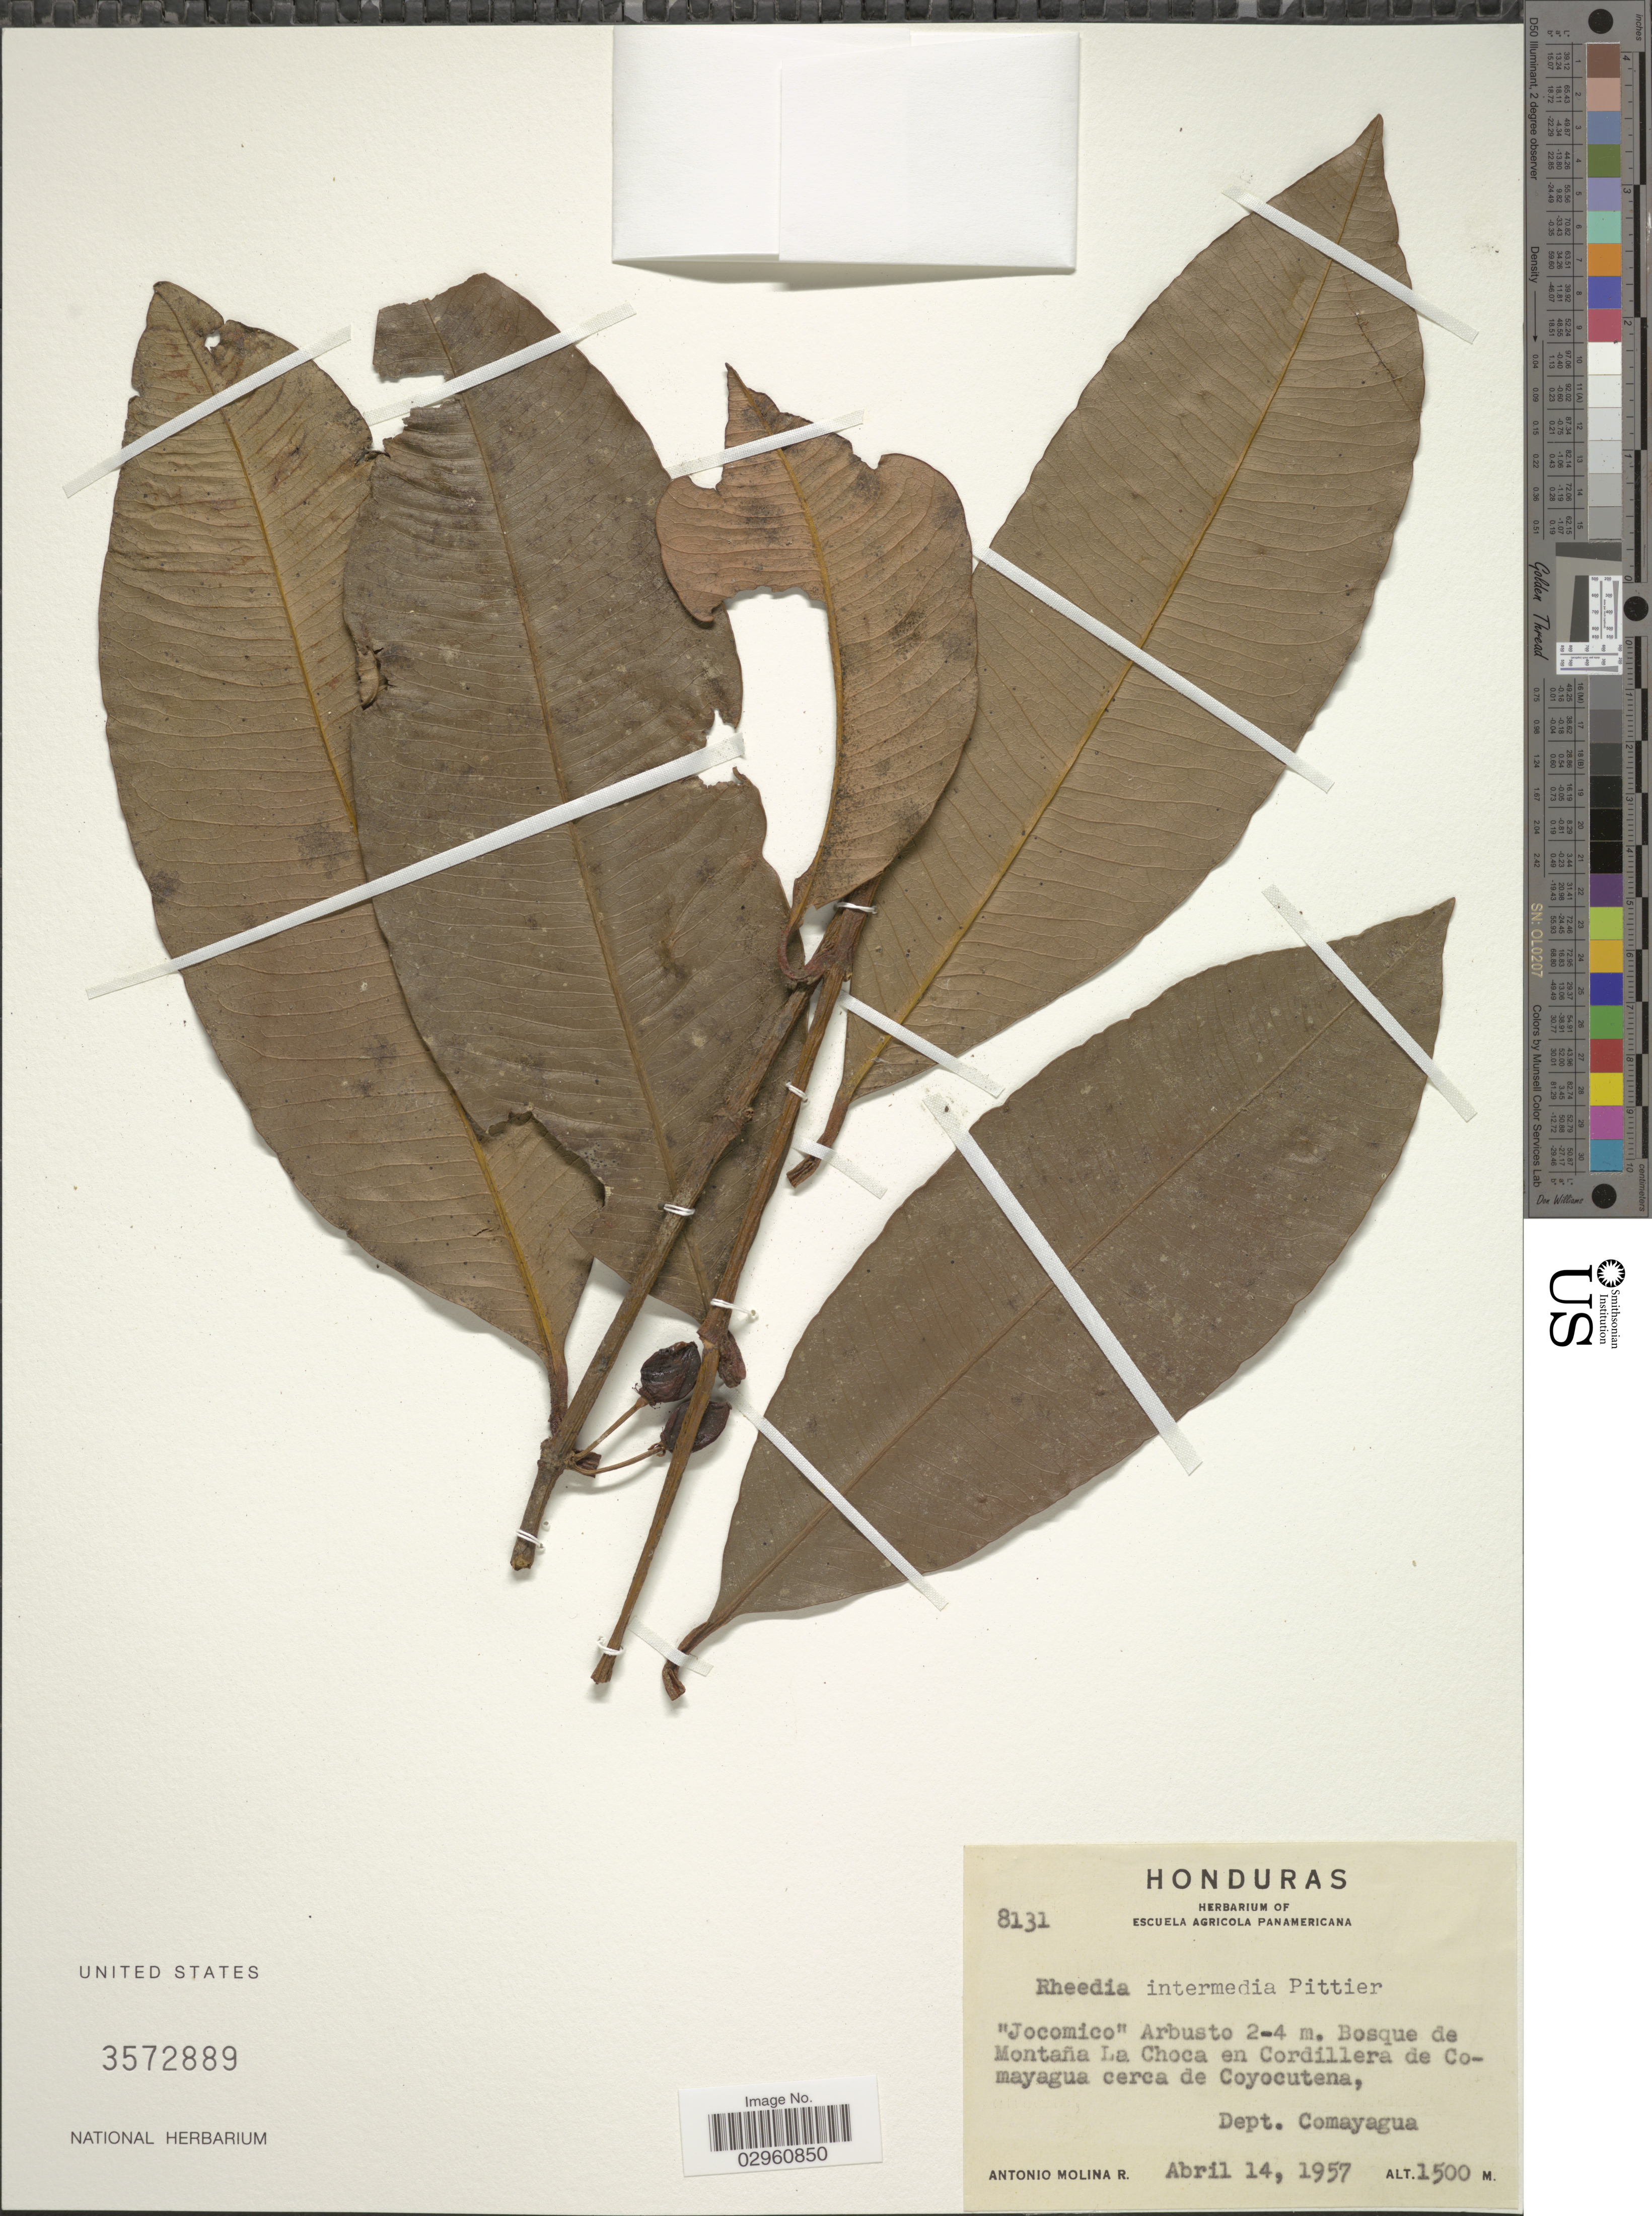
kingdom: Plantae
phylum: Tracheophyta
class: Magnoliopsida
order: Malpighiales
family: Clusiaceae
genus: Garcinia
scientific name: Garcinia intermedia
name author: (Pittier) Hammel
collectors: A. Molina R.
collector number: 8131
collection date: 1957-04-14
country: Honduras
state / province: Comayagua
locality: Bosque de Montaña La Choca en Cordillera de Comayagua cerca de Coyocutena. Dept. Comayagua.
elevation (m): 1500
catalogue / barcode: US 3572889